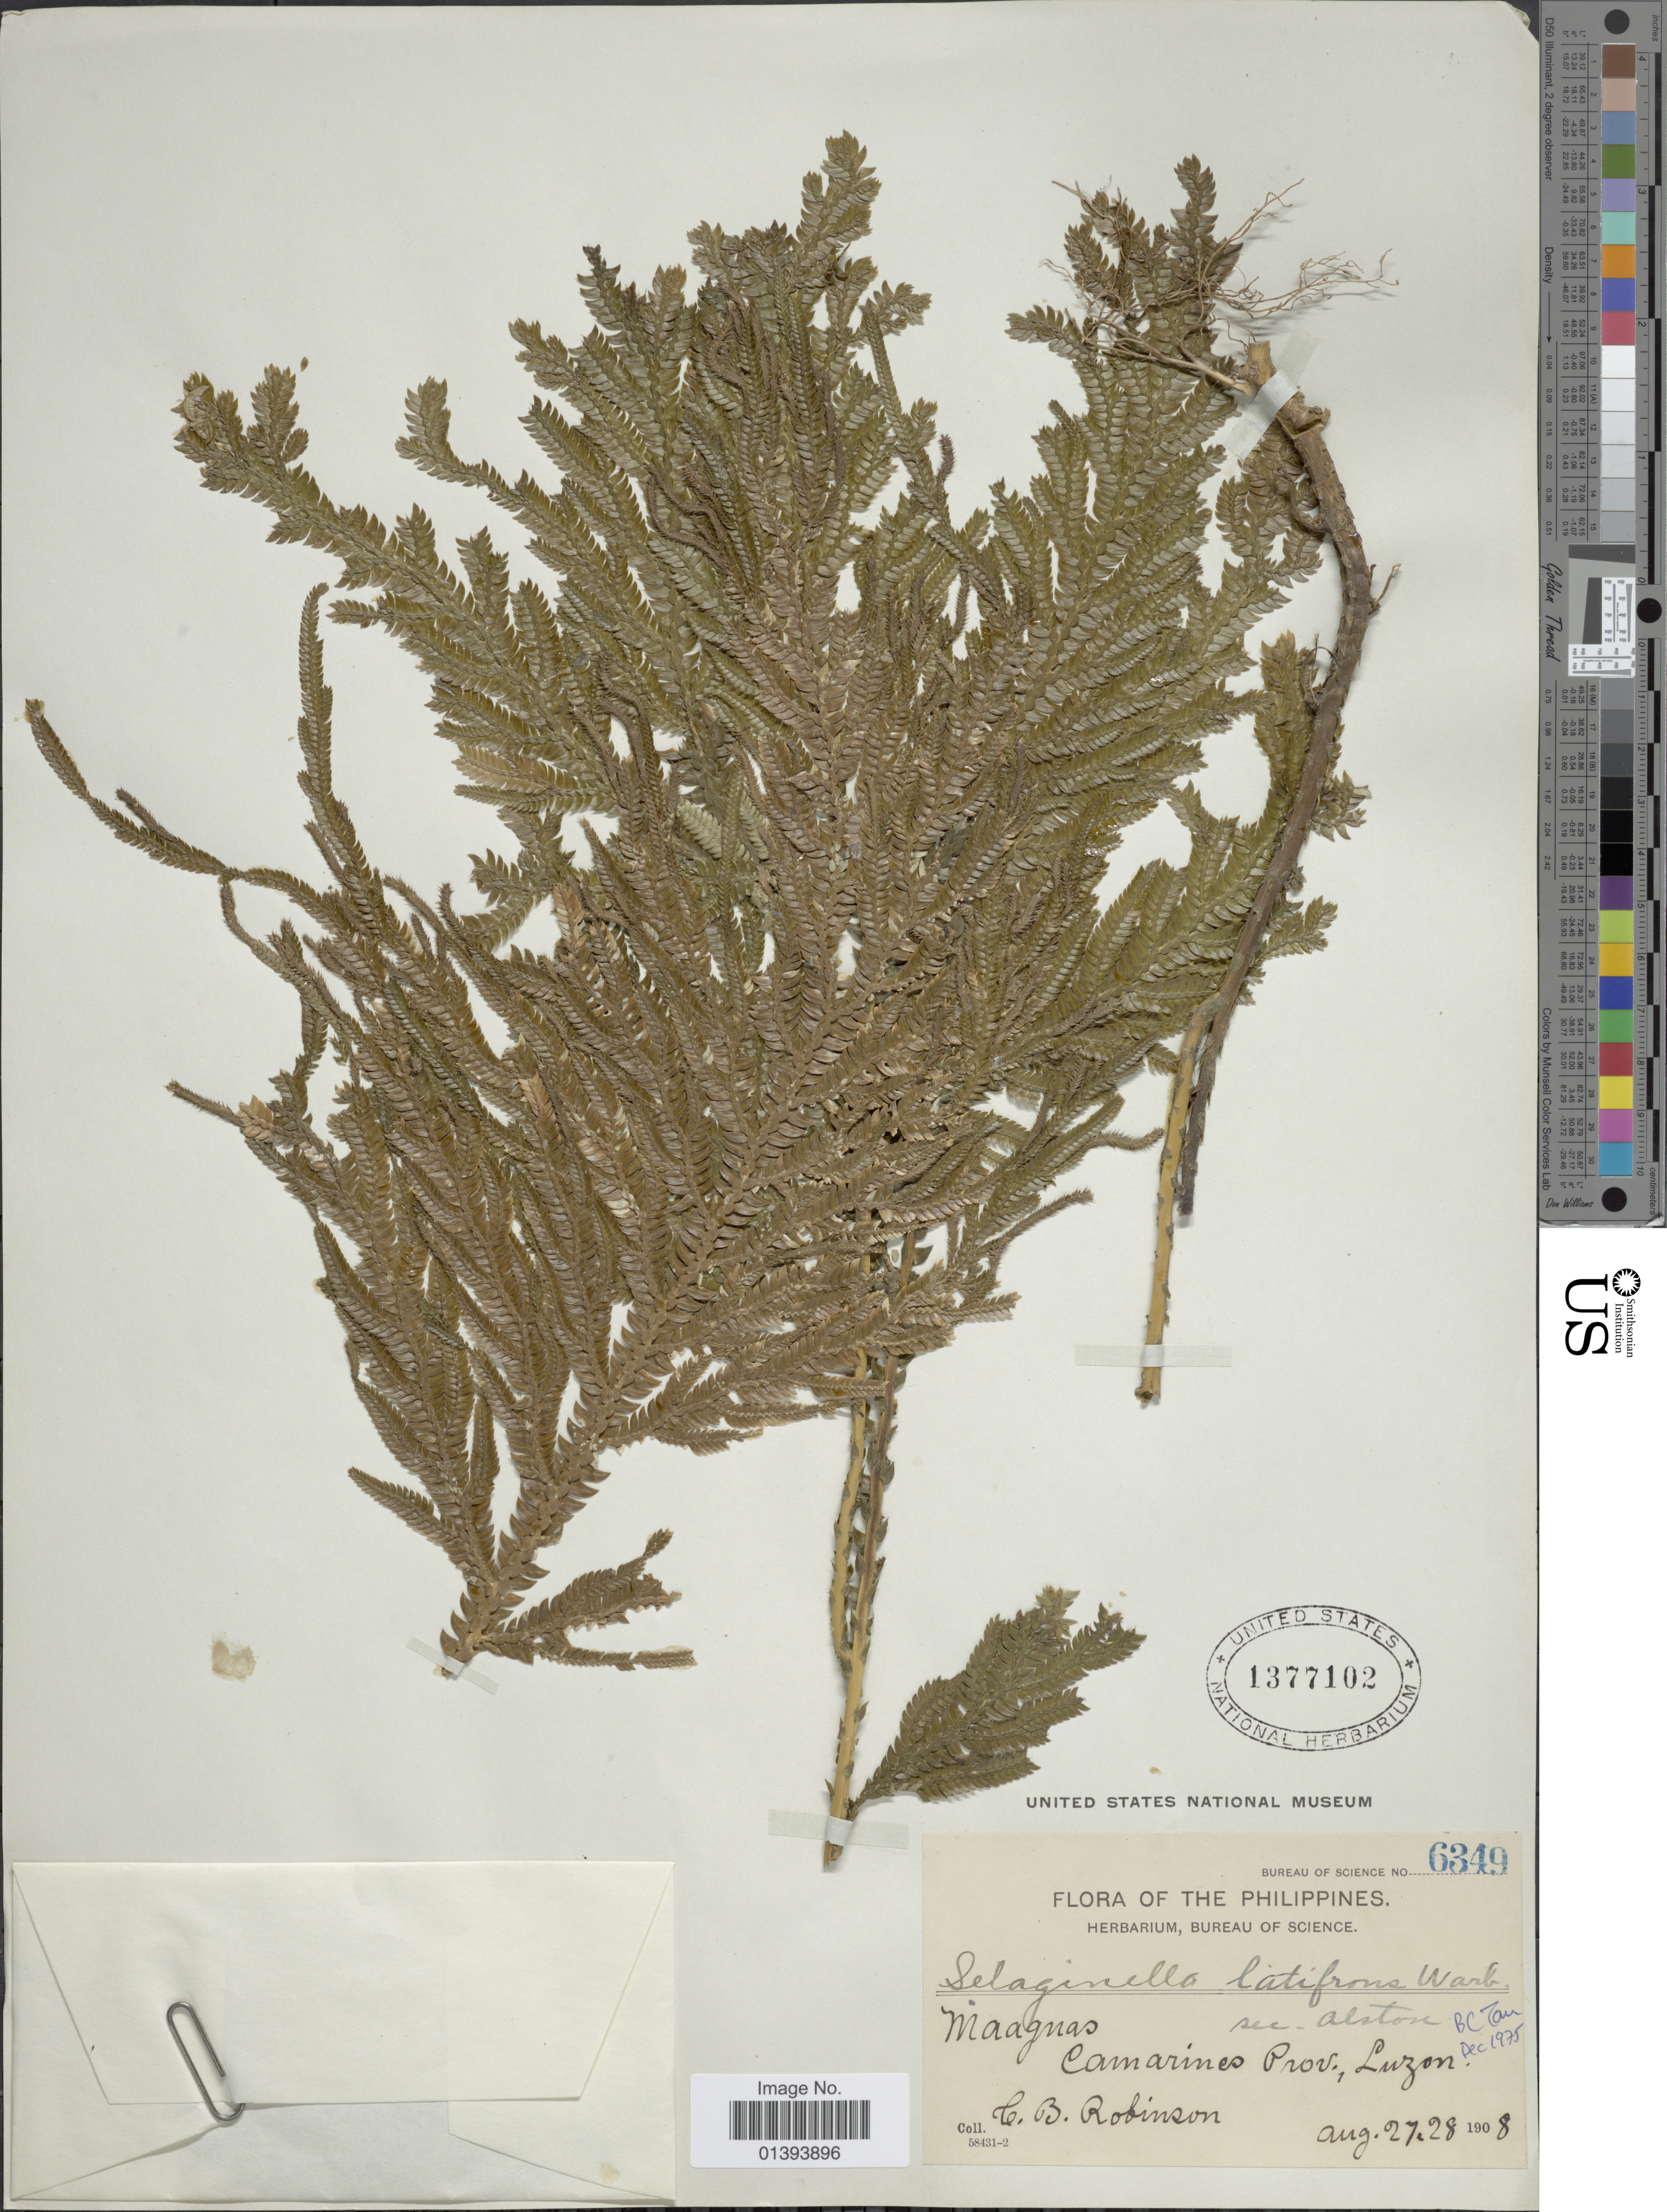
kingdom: Plantae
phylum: Tracheophyta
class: Lycopodiopsida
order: Selaginellales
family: Selaginellaceae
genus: Selaginella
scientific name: Selaginella latifrons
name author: Warb.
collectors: C. Robinson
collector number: Bureau of Science 6349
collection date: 1908-08-27/1908-08-28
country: Philippines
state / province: Central Luzon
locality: Maagnas, Camarines Prov., Luzon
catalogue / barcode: US 1377102